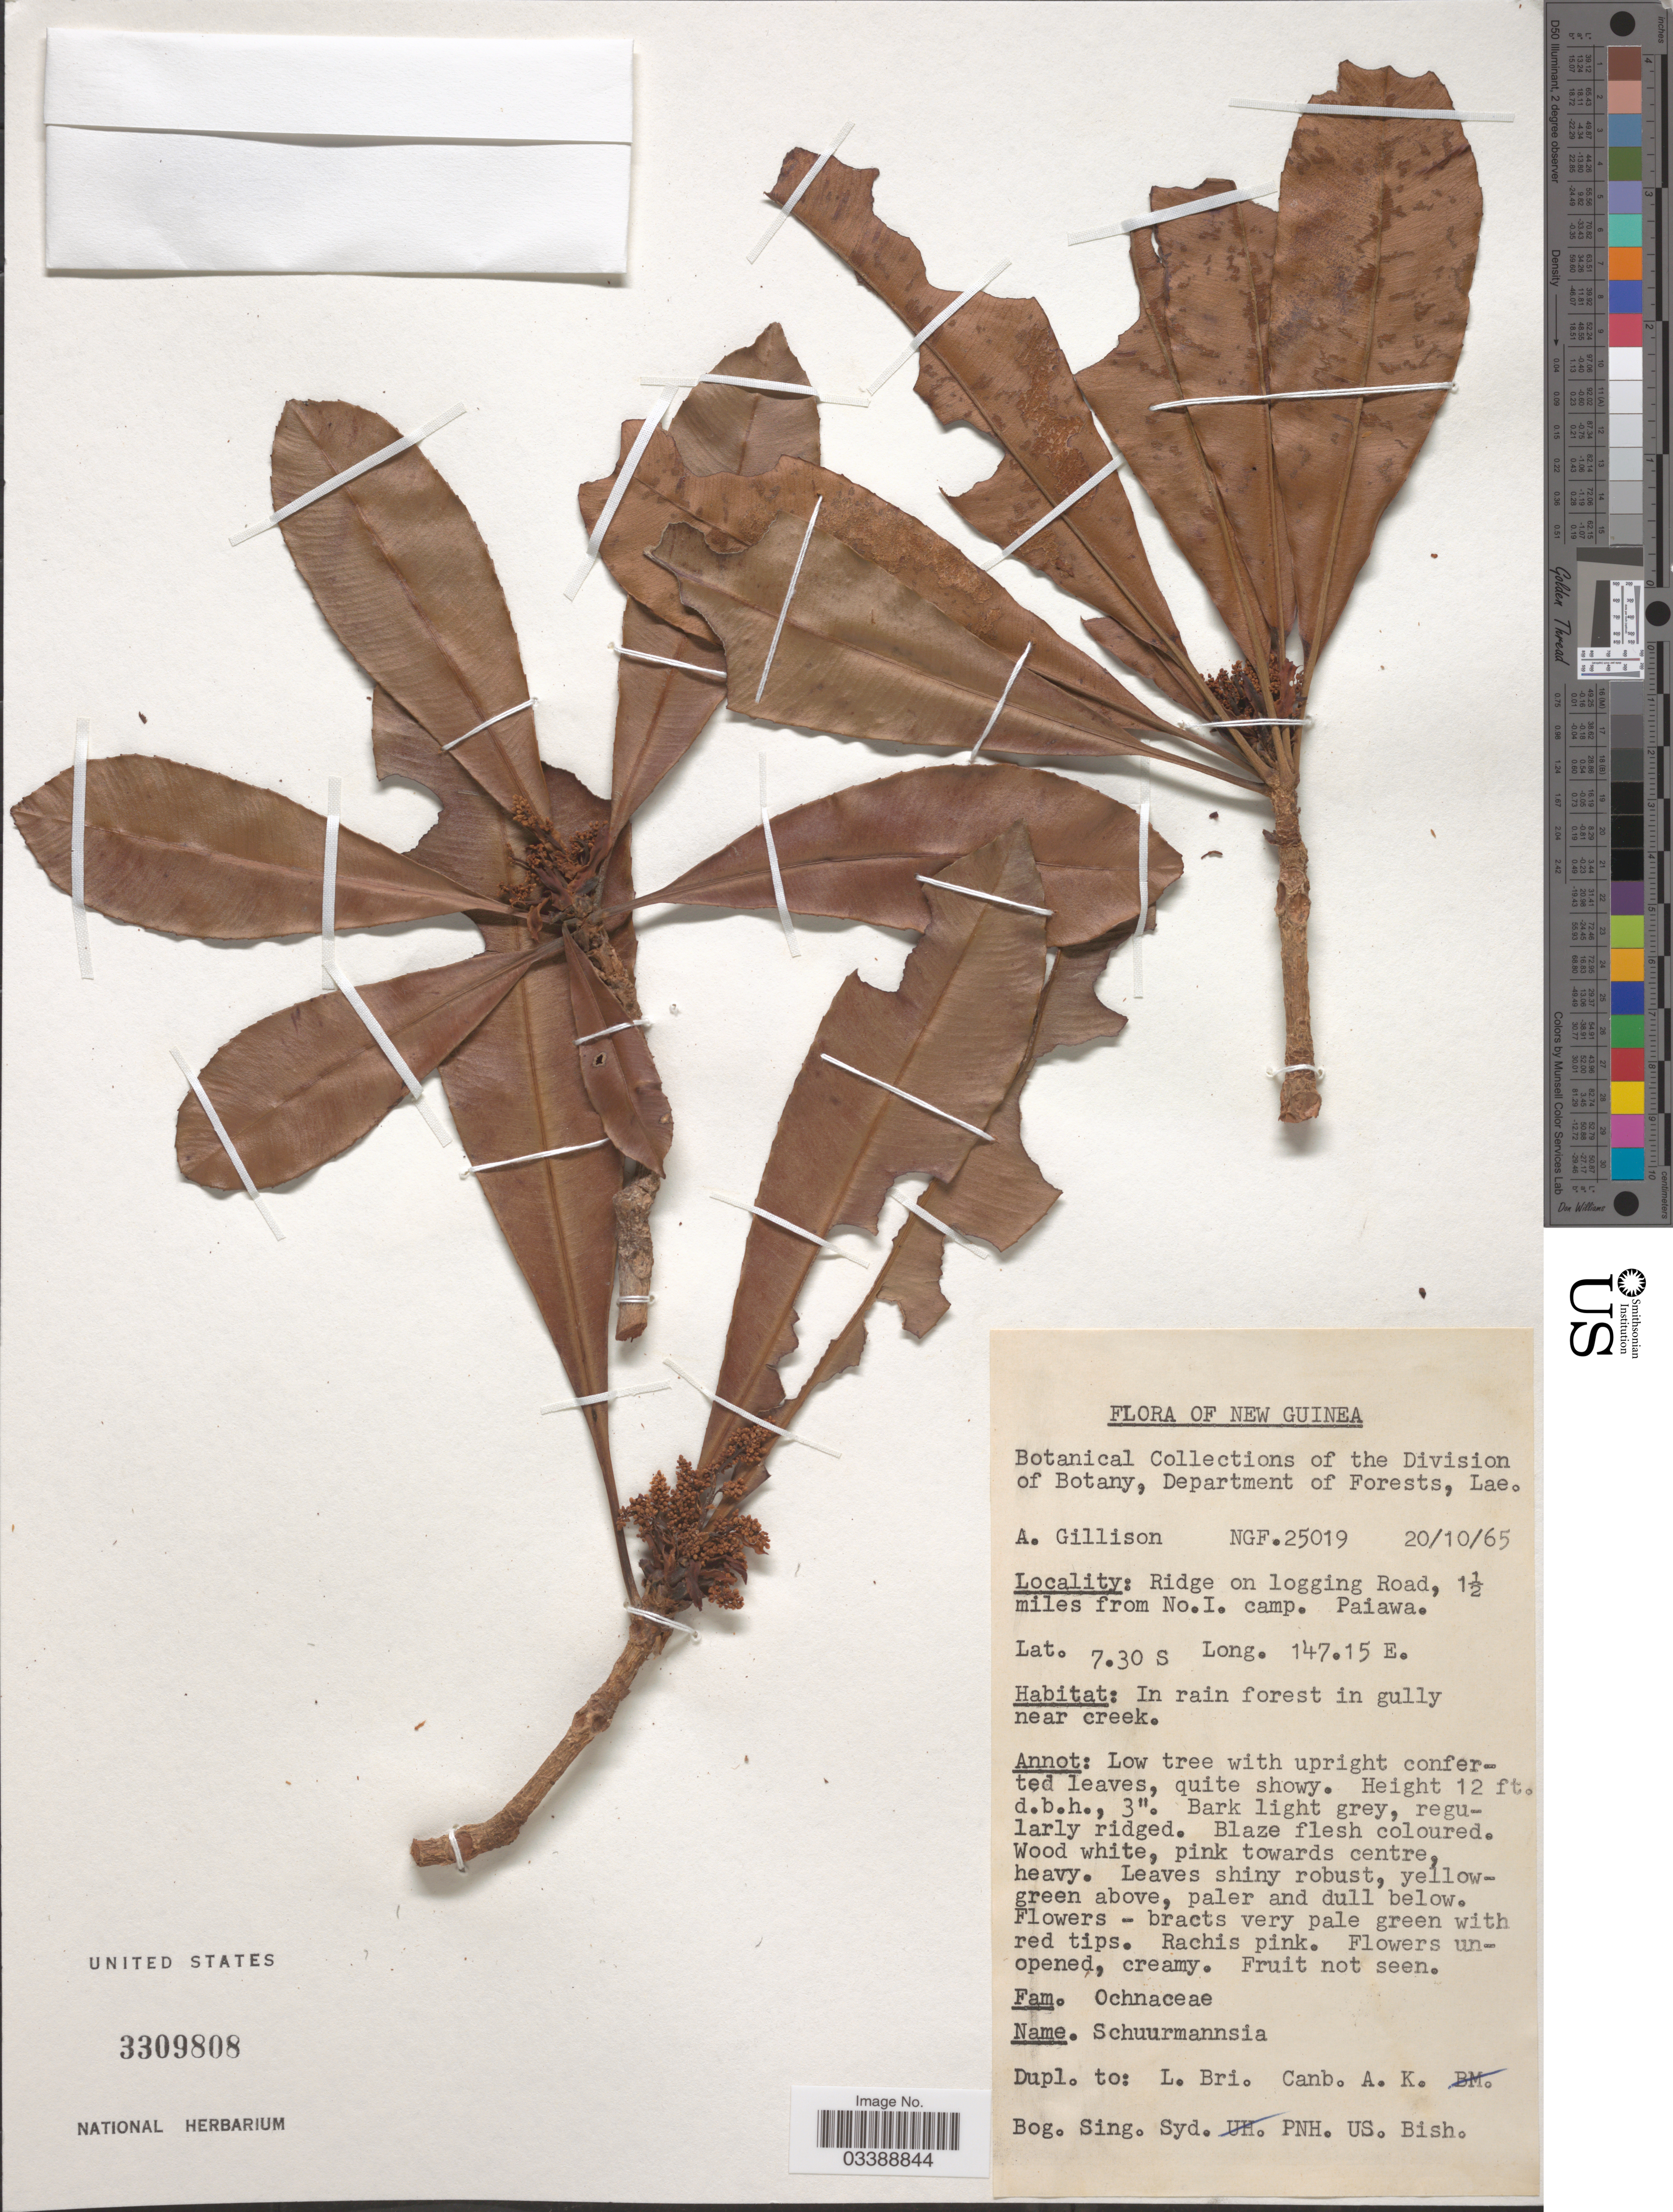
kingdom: Plantae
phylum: Tracheophyta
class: Magnoliopsida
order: Malpighiales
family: Ochnaceae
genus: Schuurmansia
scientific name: Schuurmansia sp.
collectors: A. Gillison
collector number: NGF25019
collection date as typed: Transcribed d/m/y: 20/10/65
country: Papua New Guinea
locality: New Guinea. Ridge on logging Road, 1½ miles from No.I. camp. Paiawa.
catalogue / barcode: US 3309808